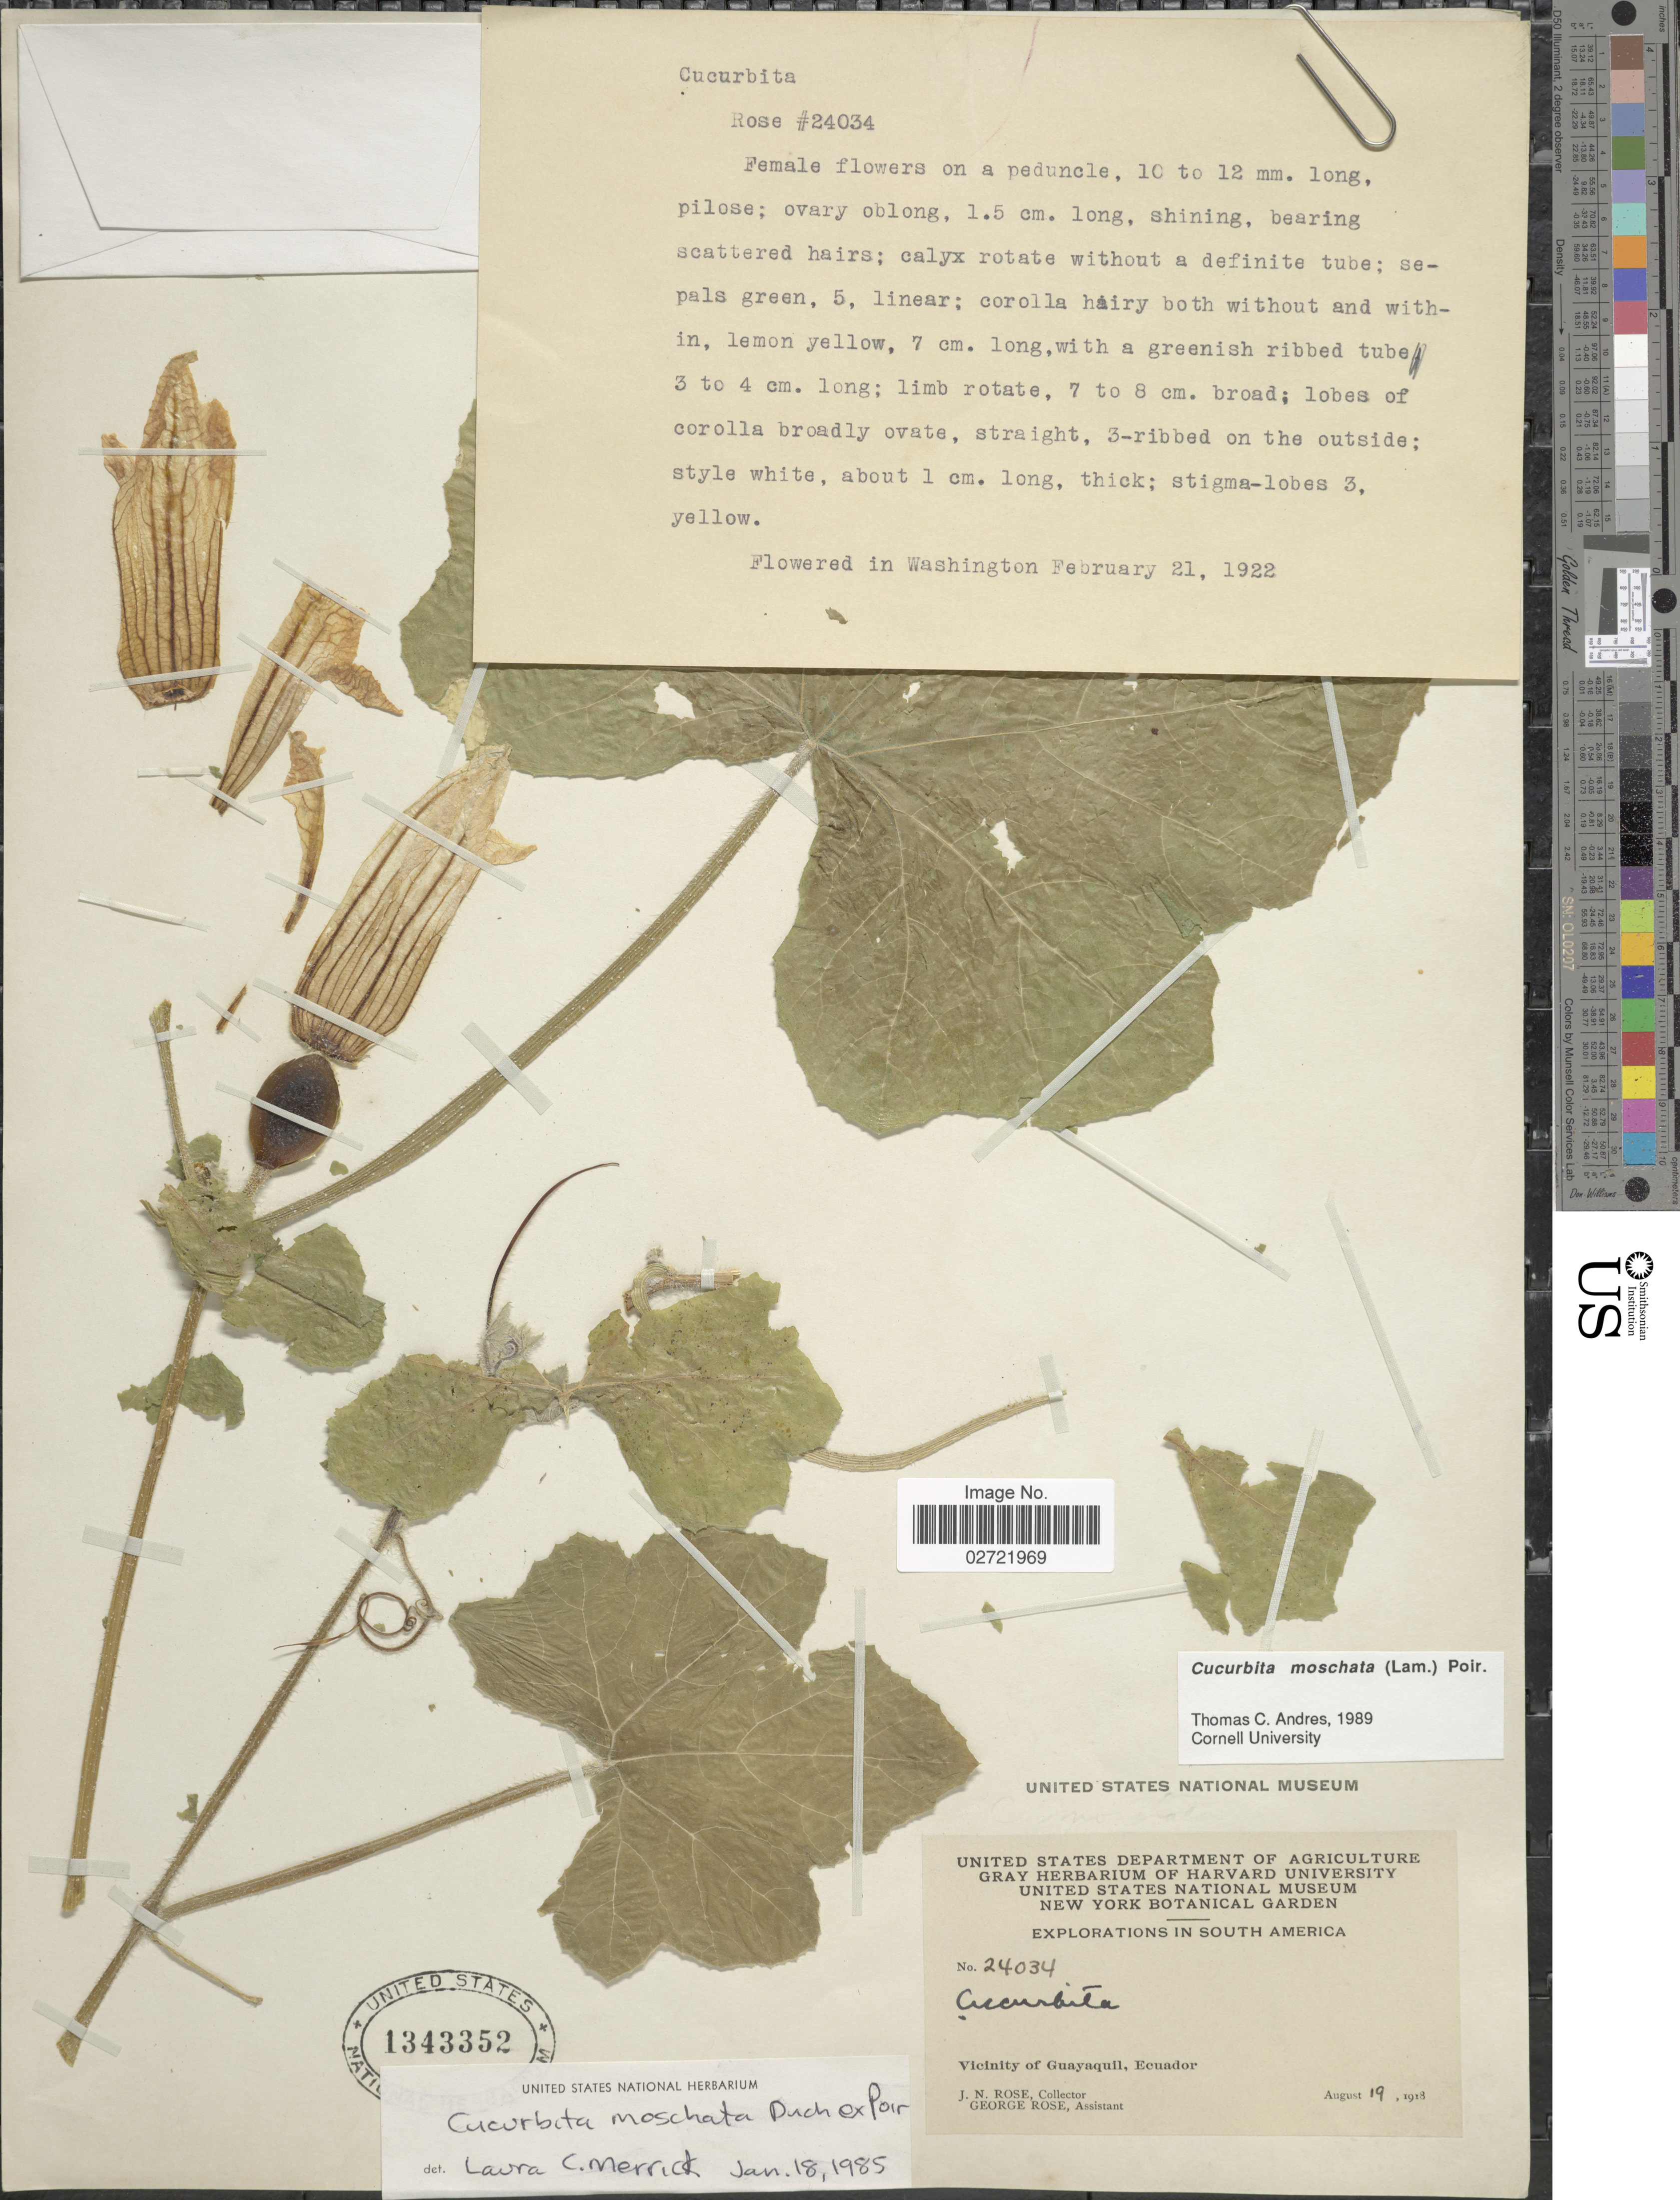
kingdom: Plantae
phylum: Tracheophyta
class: Magnoliopsida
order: Cucurbitales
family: Cucurbitaceae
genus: Cucurbita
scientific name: Cucurbita moschata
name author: (Duch.) Poir.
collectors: J. N. Rose & G. Rose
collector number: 24034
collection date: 1918-08-19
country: Ecuador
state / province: Guayas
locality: Vicinity of Guayaquil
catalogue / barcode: US 1343352